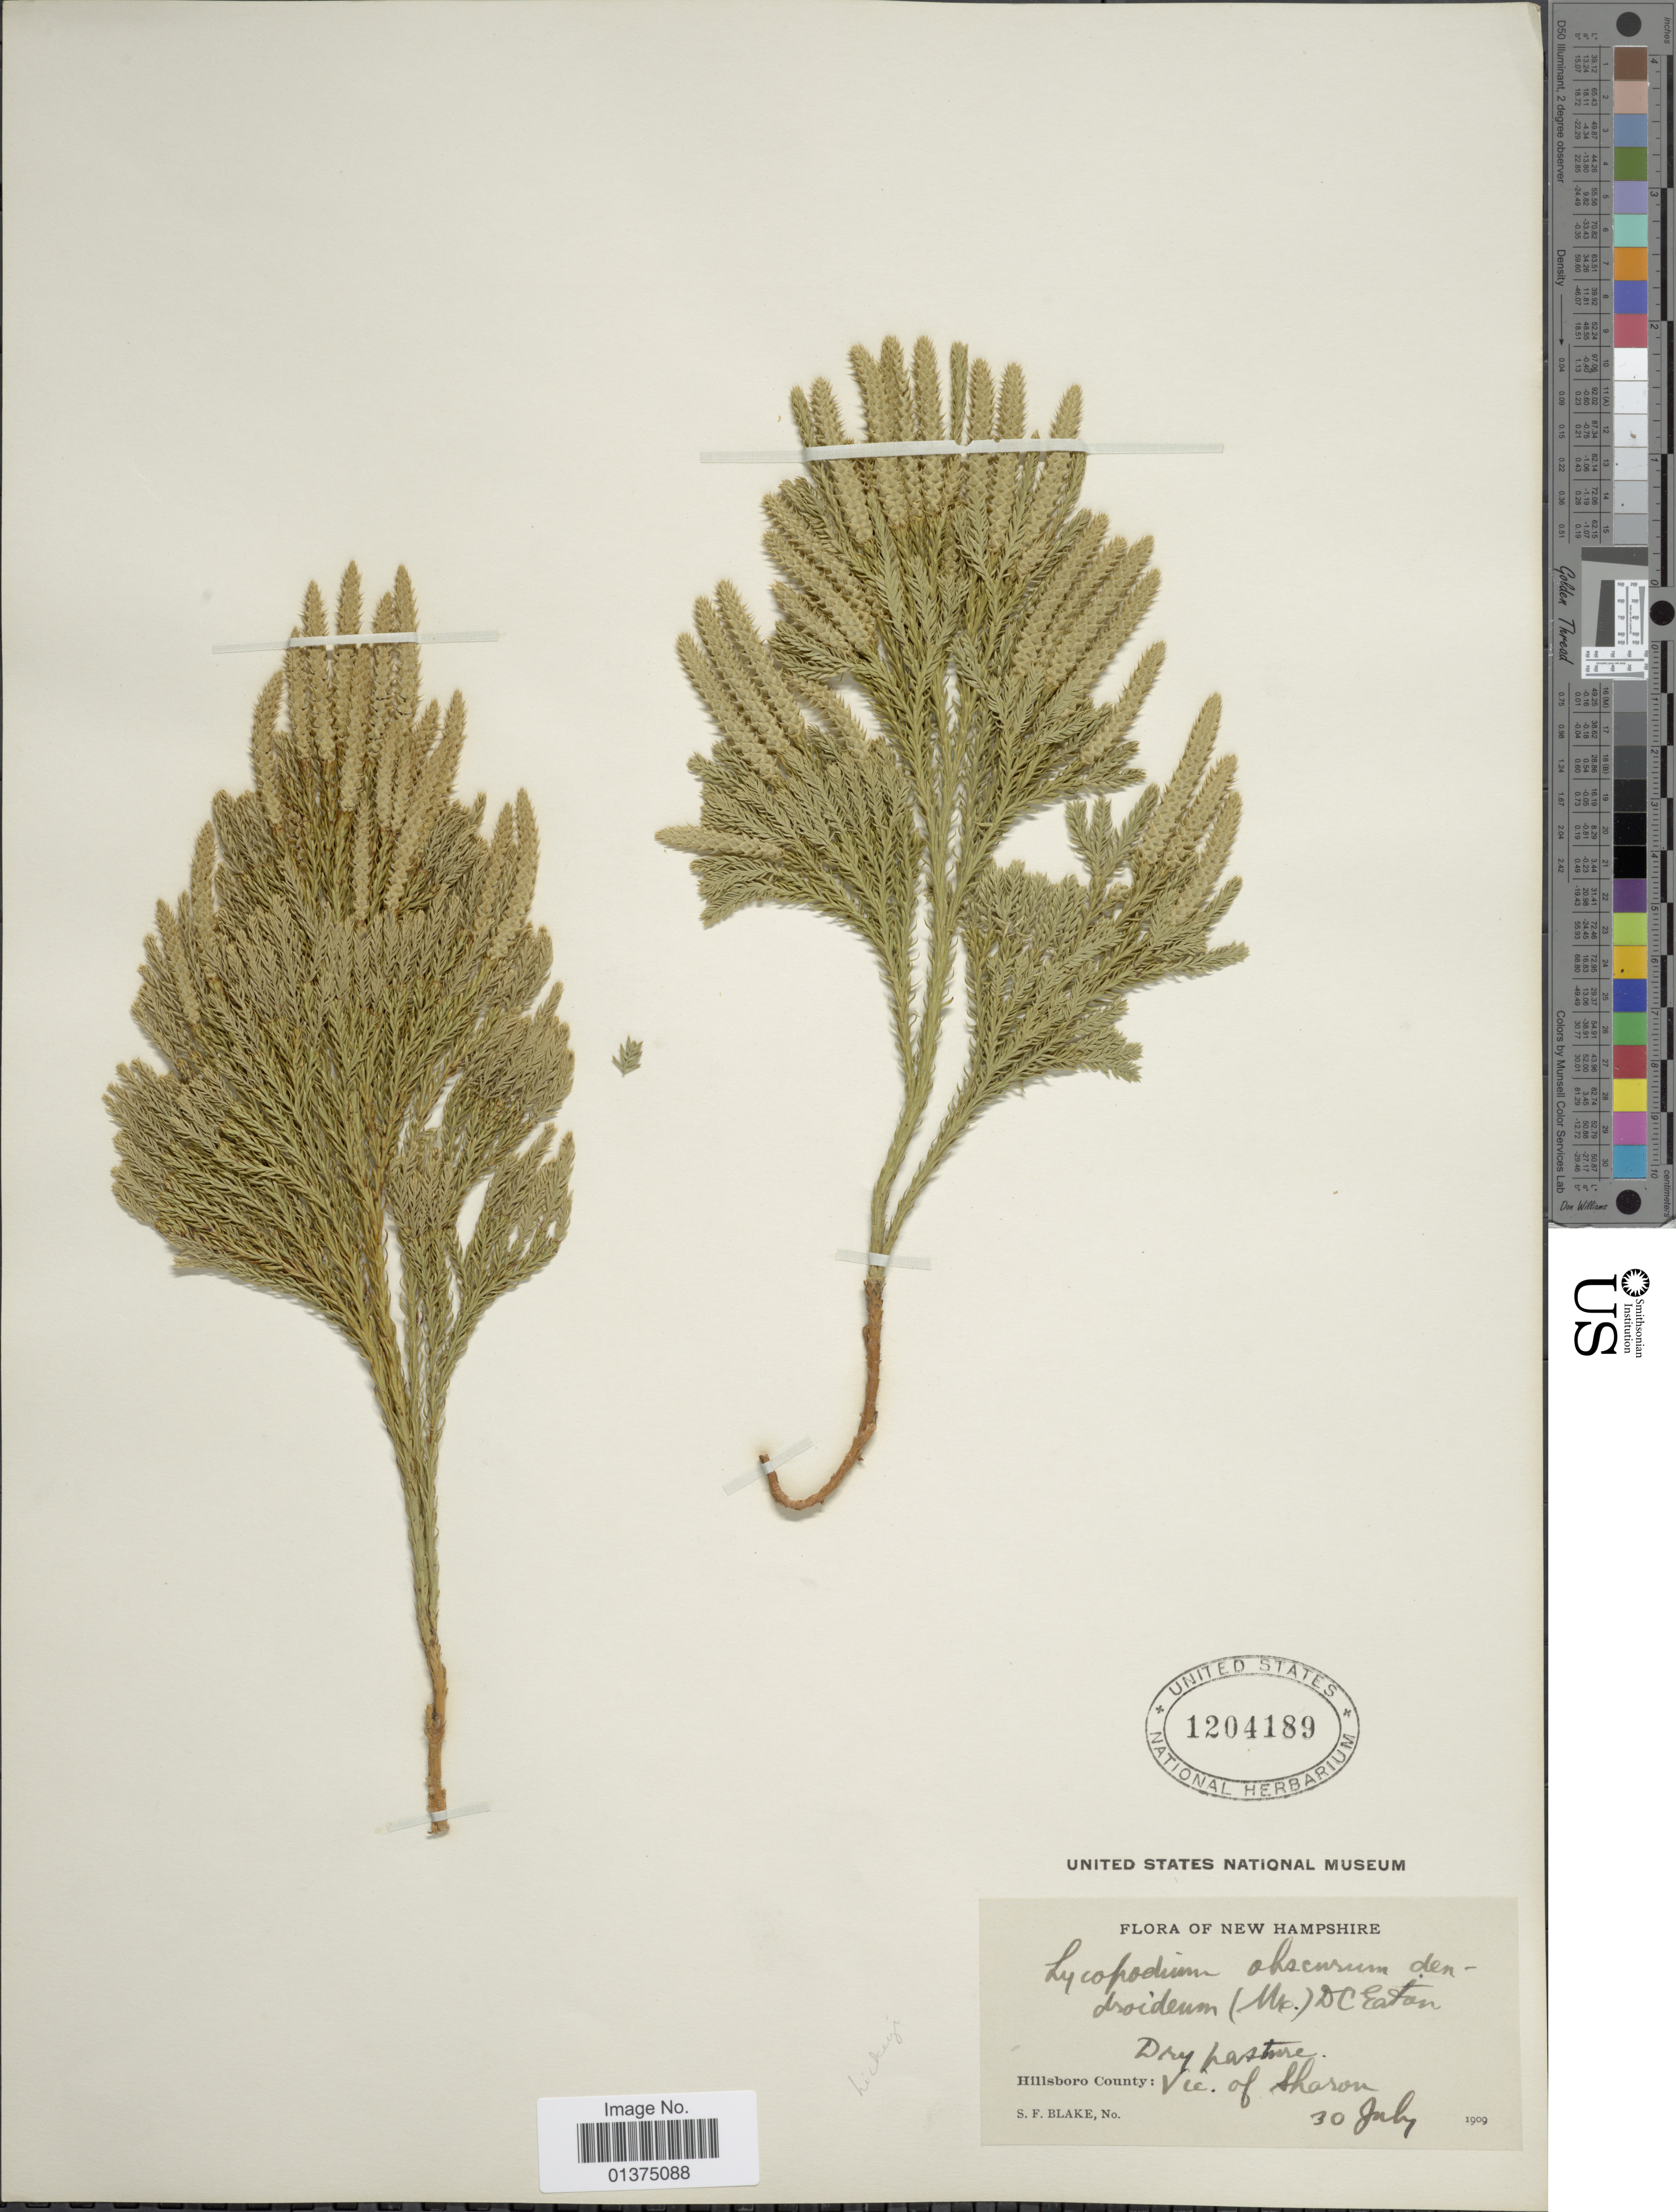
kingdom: Plantae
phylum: Tracheophyta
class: Lycopodiopsida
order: Lycopodiales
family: Lycopodiaceae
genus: Dendrolycopodium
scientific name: Dendrolycopodium dendroideum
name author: (Michx.) A. Haines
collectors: S. Blake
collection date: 1909-07-30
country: United States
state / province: New Hampshire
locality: Hillsboro County: Vic. of Sharon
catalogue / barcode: US 1204189